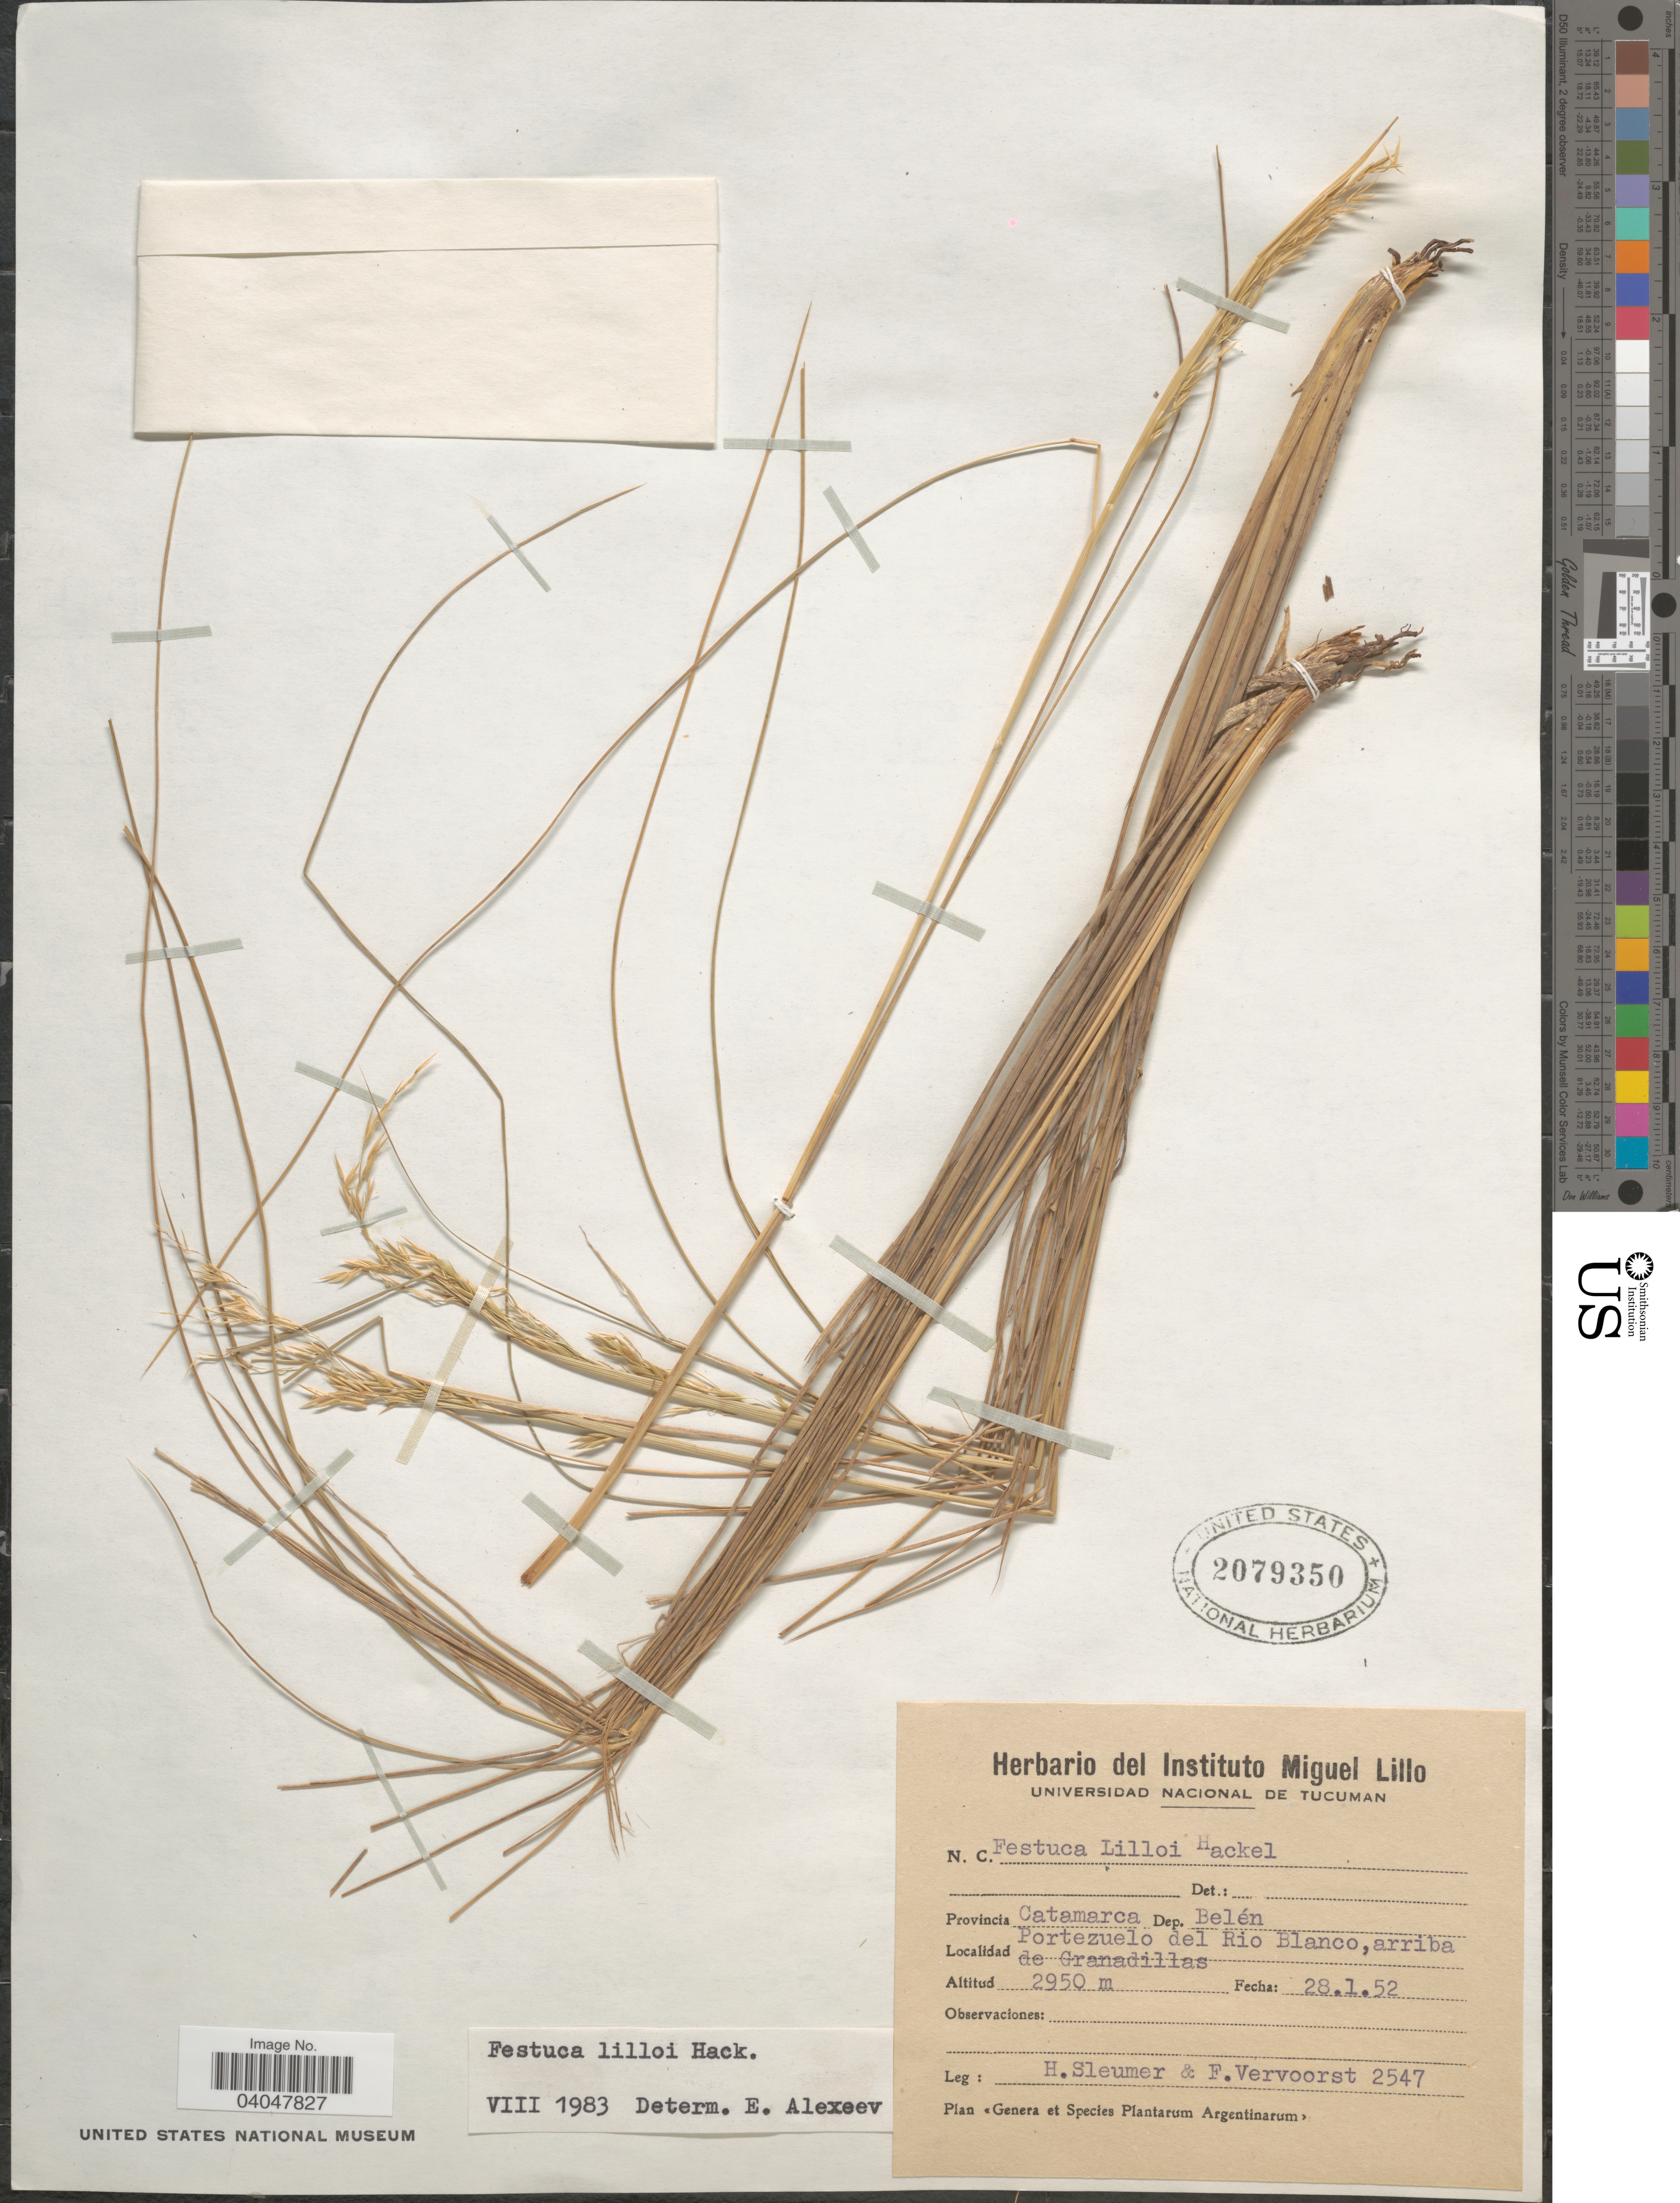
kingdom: Plantae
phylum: Tracheophyta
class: Liliopsida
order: Poales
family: Poaceae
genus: Festuca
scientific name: Festuca lilloi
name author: Hack. in Stuck.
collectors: H. O. Sleumer & F. Vervoorst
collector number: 2547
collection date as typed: Transcribed d/m/y: 28/1/52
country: Argentina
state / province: Catamarca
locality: Dep. Belén. Portezuelo del Rio Blanco, arriba de Granadillas.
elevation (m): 2950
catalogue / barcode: US 2079350